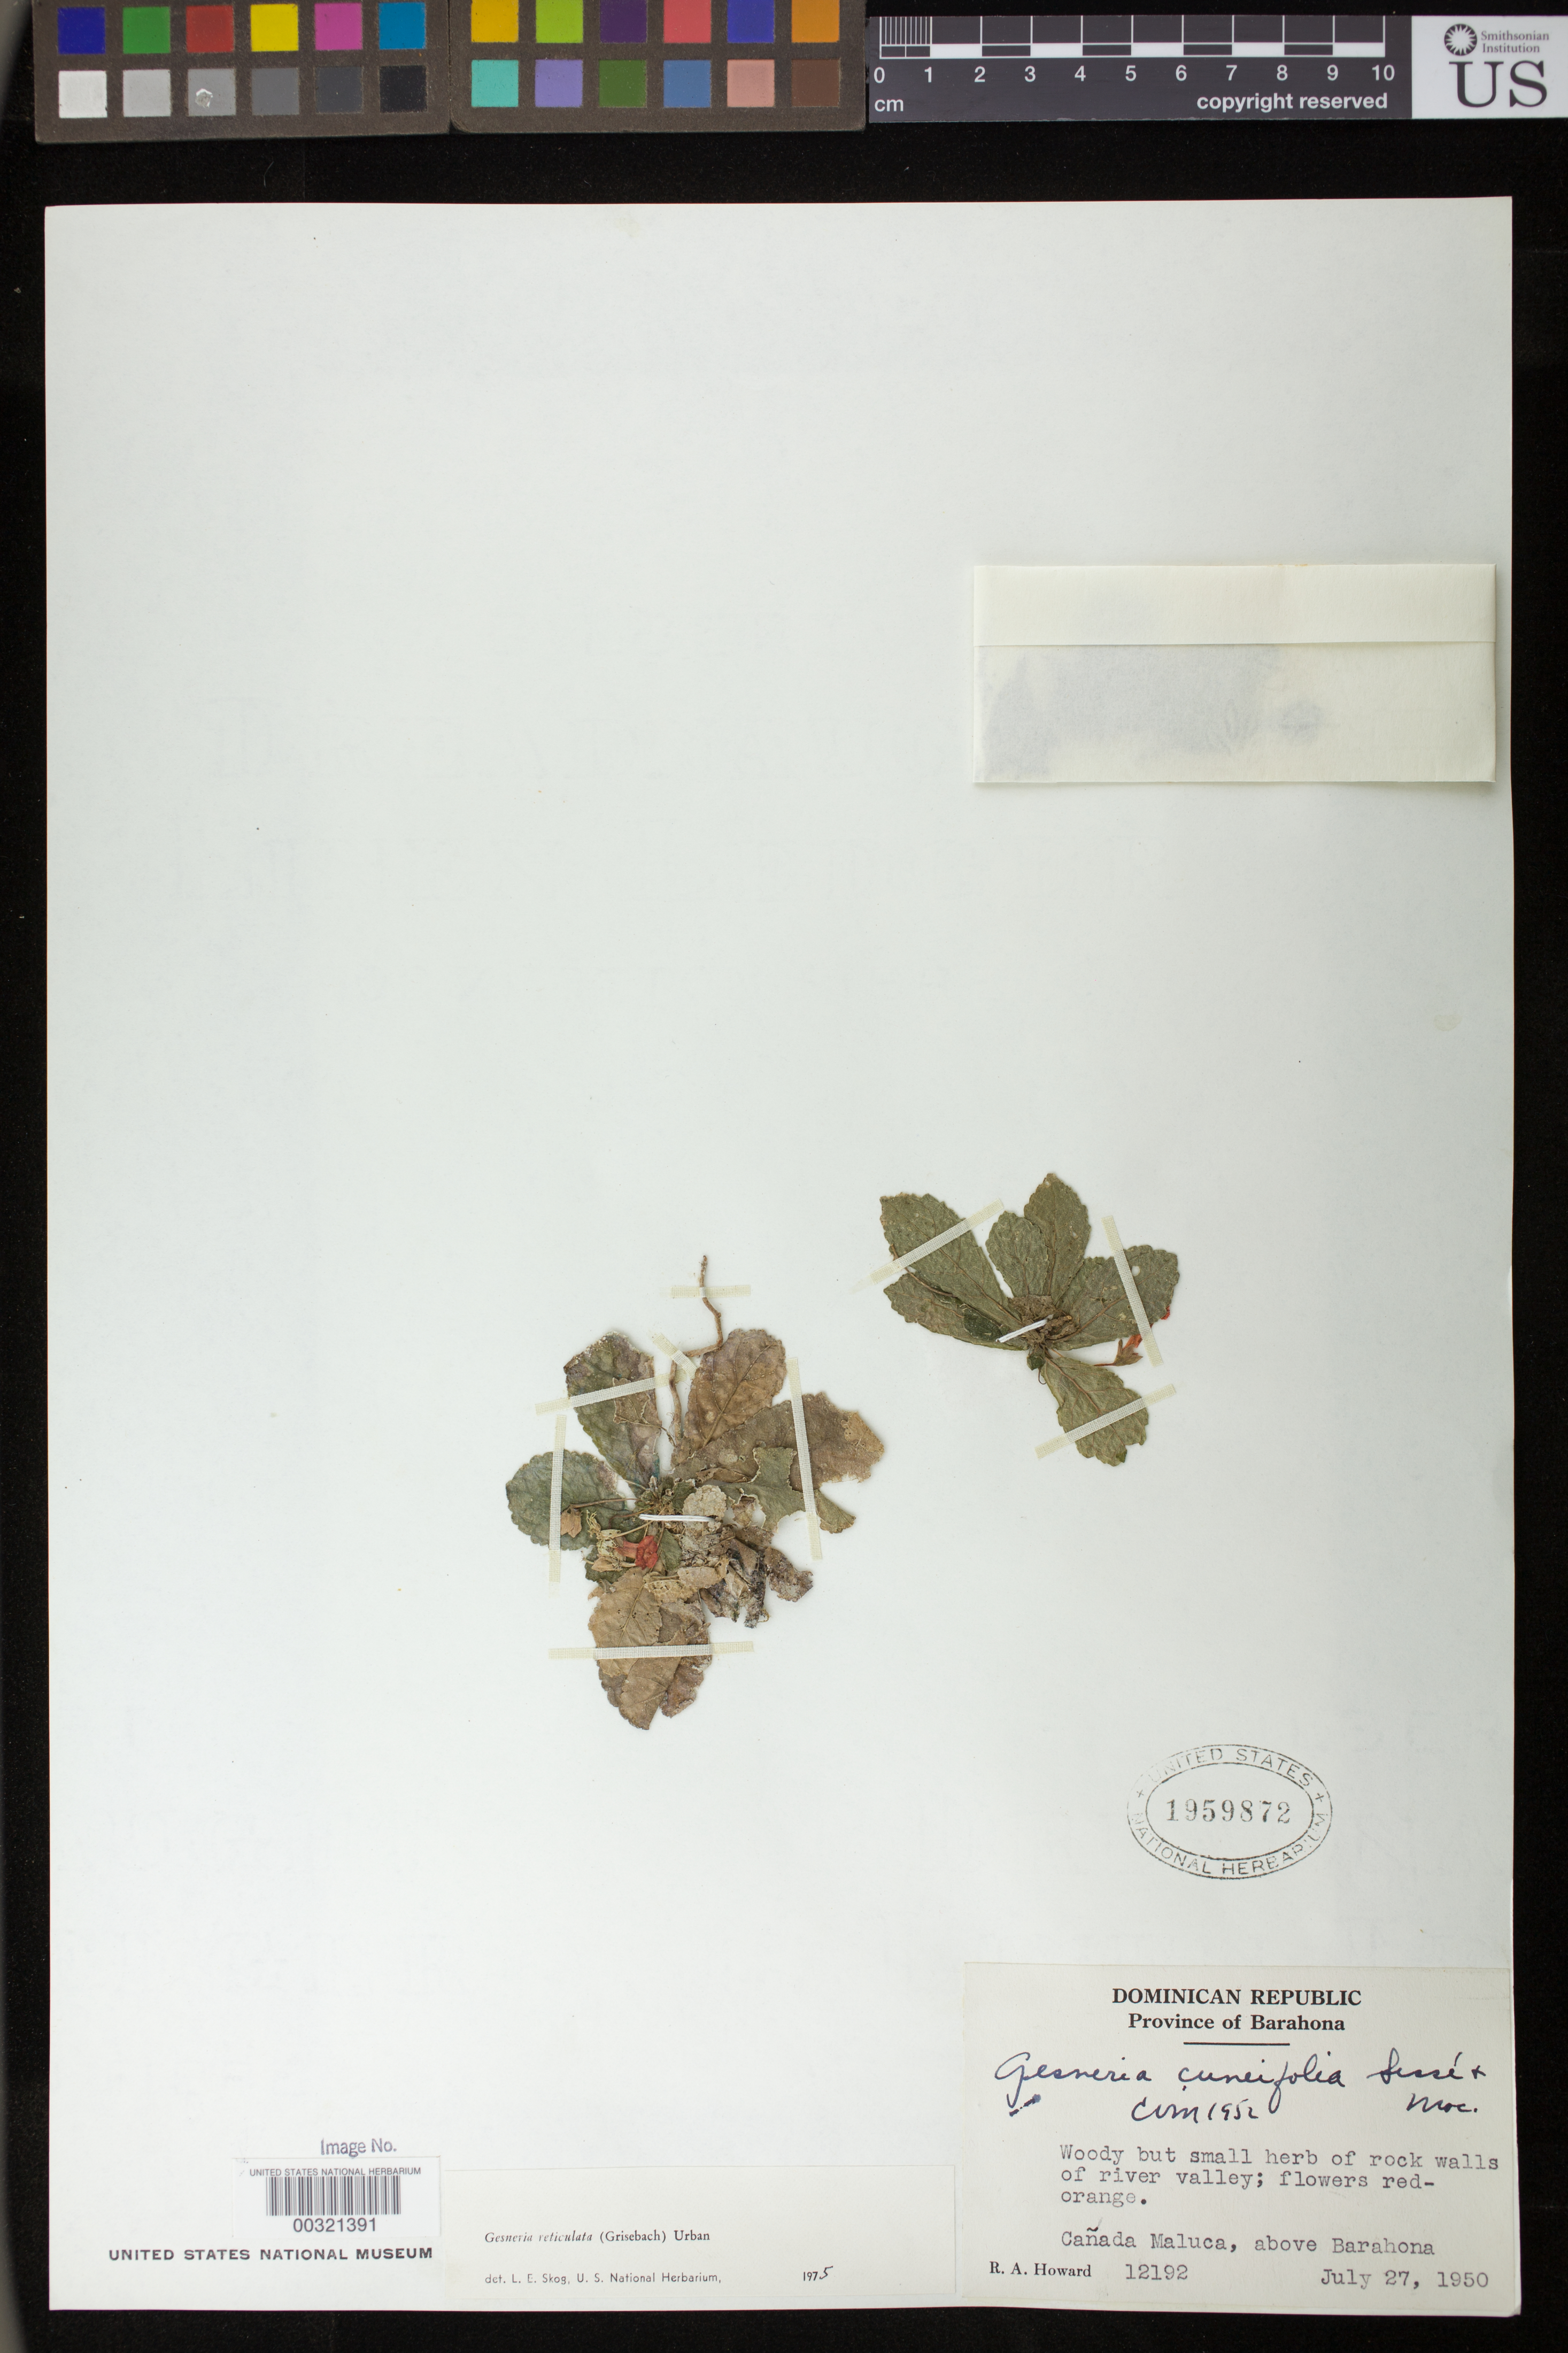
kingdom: Plantae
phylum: Tracheophyta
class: Magnoliopsida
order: Lamiales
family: Gesneriaceae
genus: Gesneria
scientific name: Gesneria reticulata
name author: (Griseb.) Urb.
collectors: R. A. Howard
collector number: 12192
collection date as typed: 27 Jul 1950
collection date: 1950-07-27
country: Dominican Republic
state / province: Barahona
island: Hispaniola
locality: Cañada Maluca, above Barahona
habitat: Rock walls of inner valley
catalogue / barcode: US 1959872